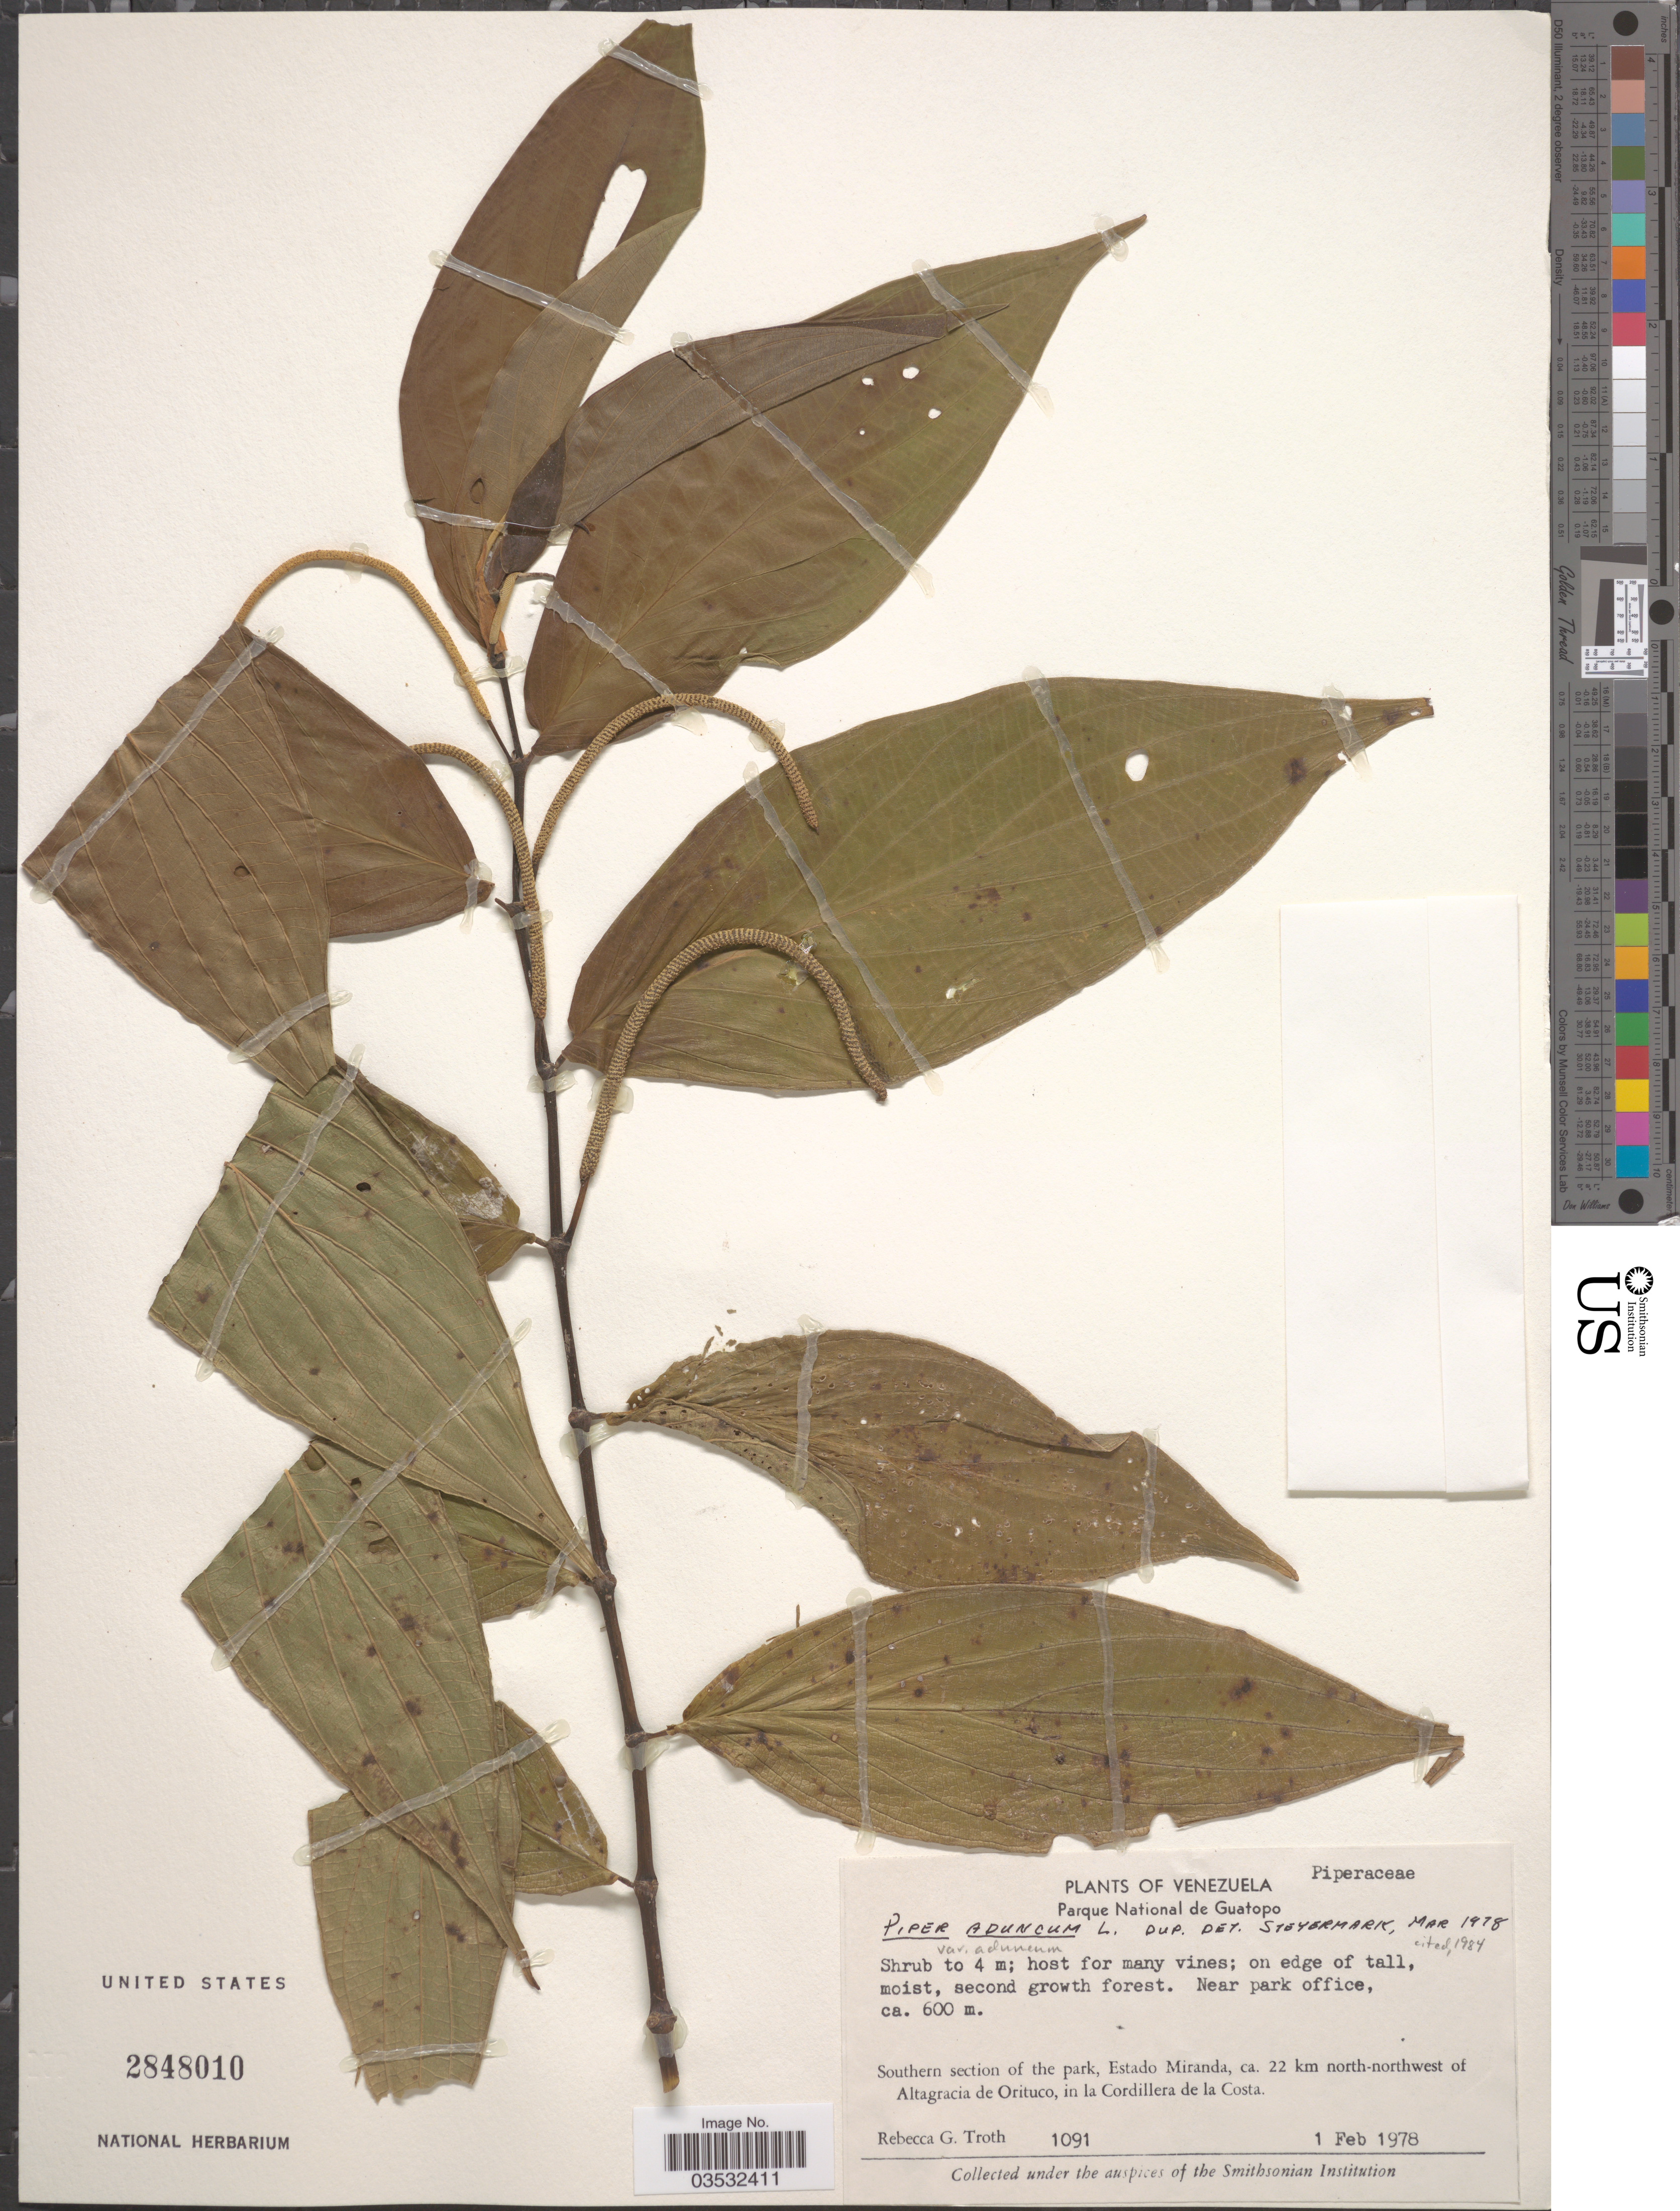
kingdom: Plantae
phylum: Tracheophyta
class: Magnoliopsida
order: Piperales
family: Piperaceae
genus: Piper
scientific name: Piper aduncum var. aduncum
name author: L.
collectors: R. Troth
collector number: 1091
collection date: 1978-02-01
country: Venezuela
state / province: Miranda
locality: Parque National de Guatopo. Near park office. Southern section of the park, ca. 22 km north-northwest of Altagracia de Orituco, in la Cordillera de la Costa.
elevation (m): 600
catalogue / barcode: US 2848010